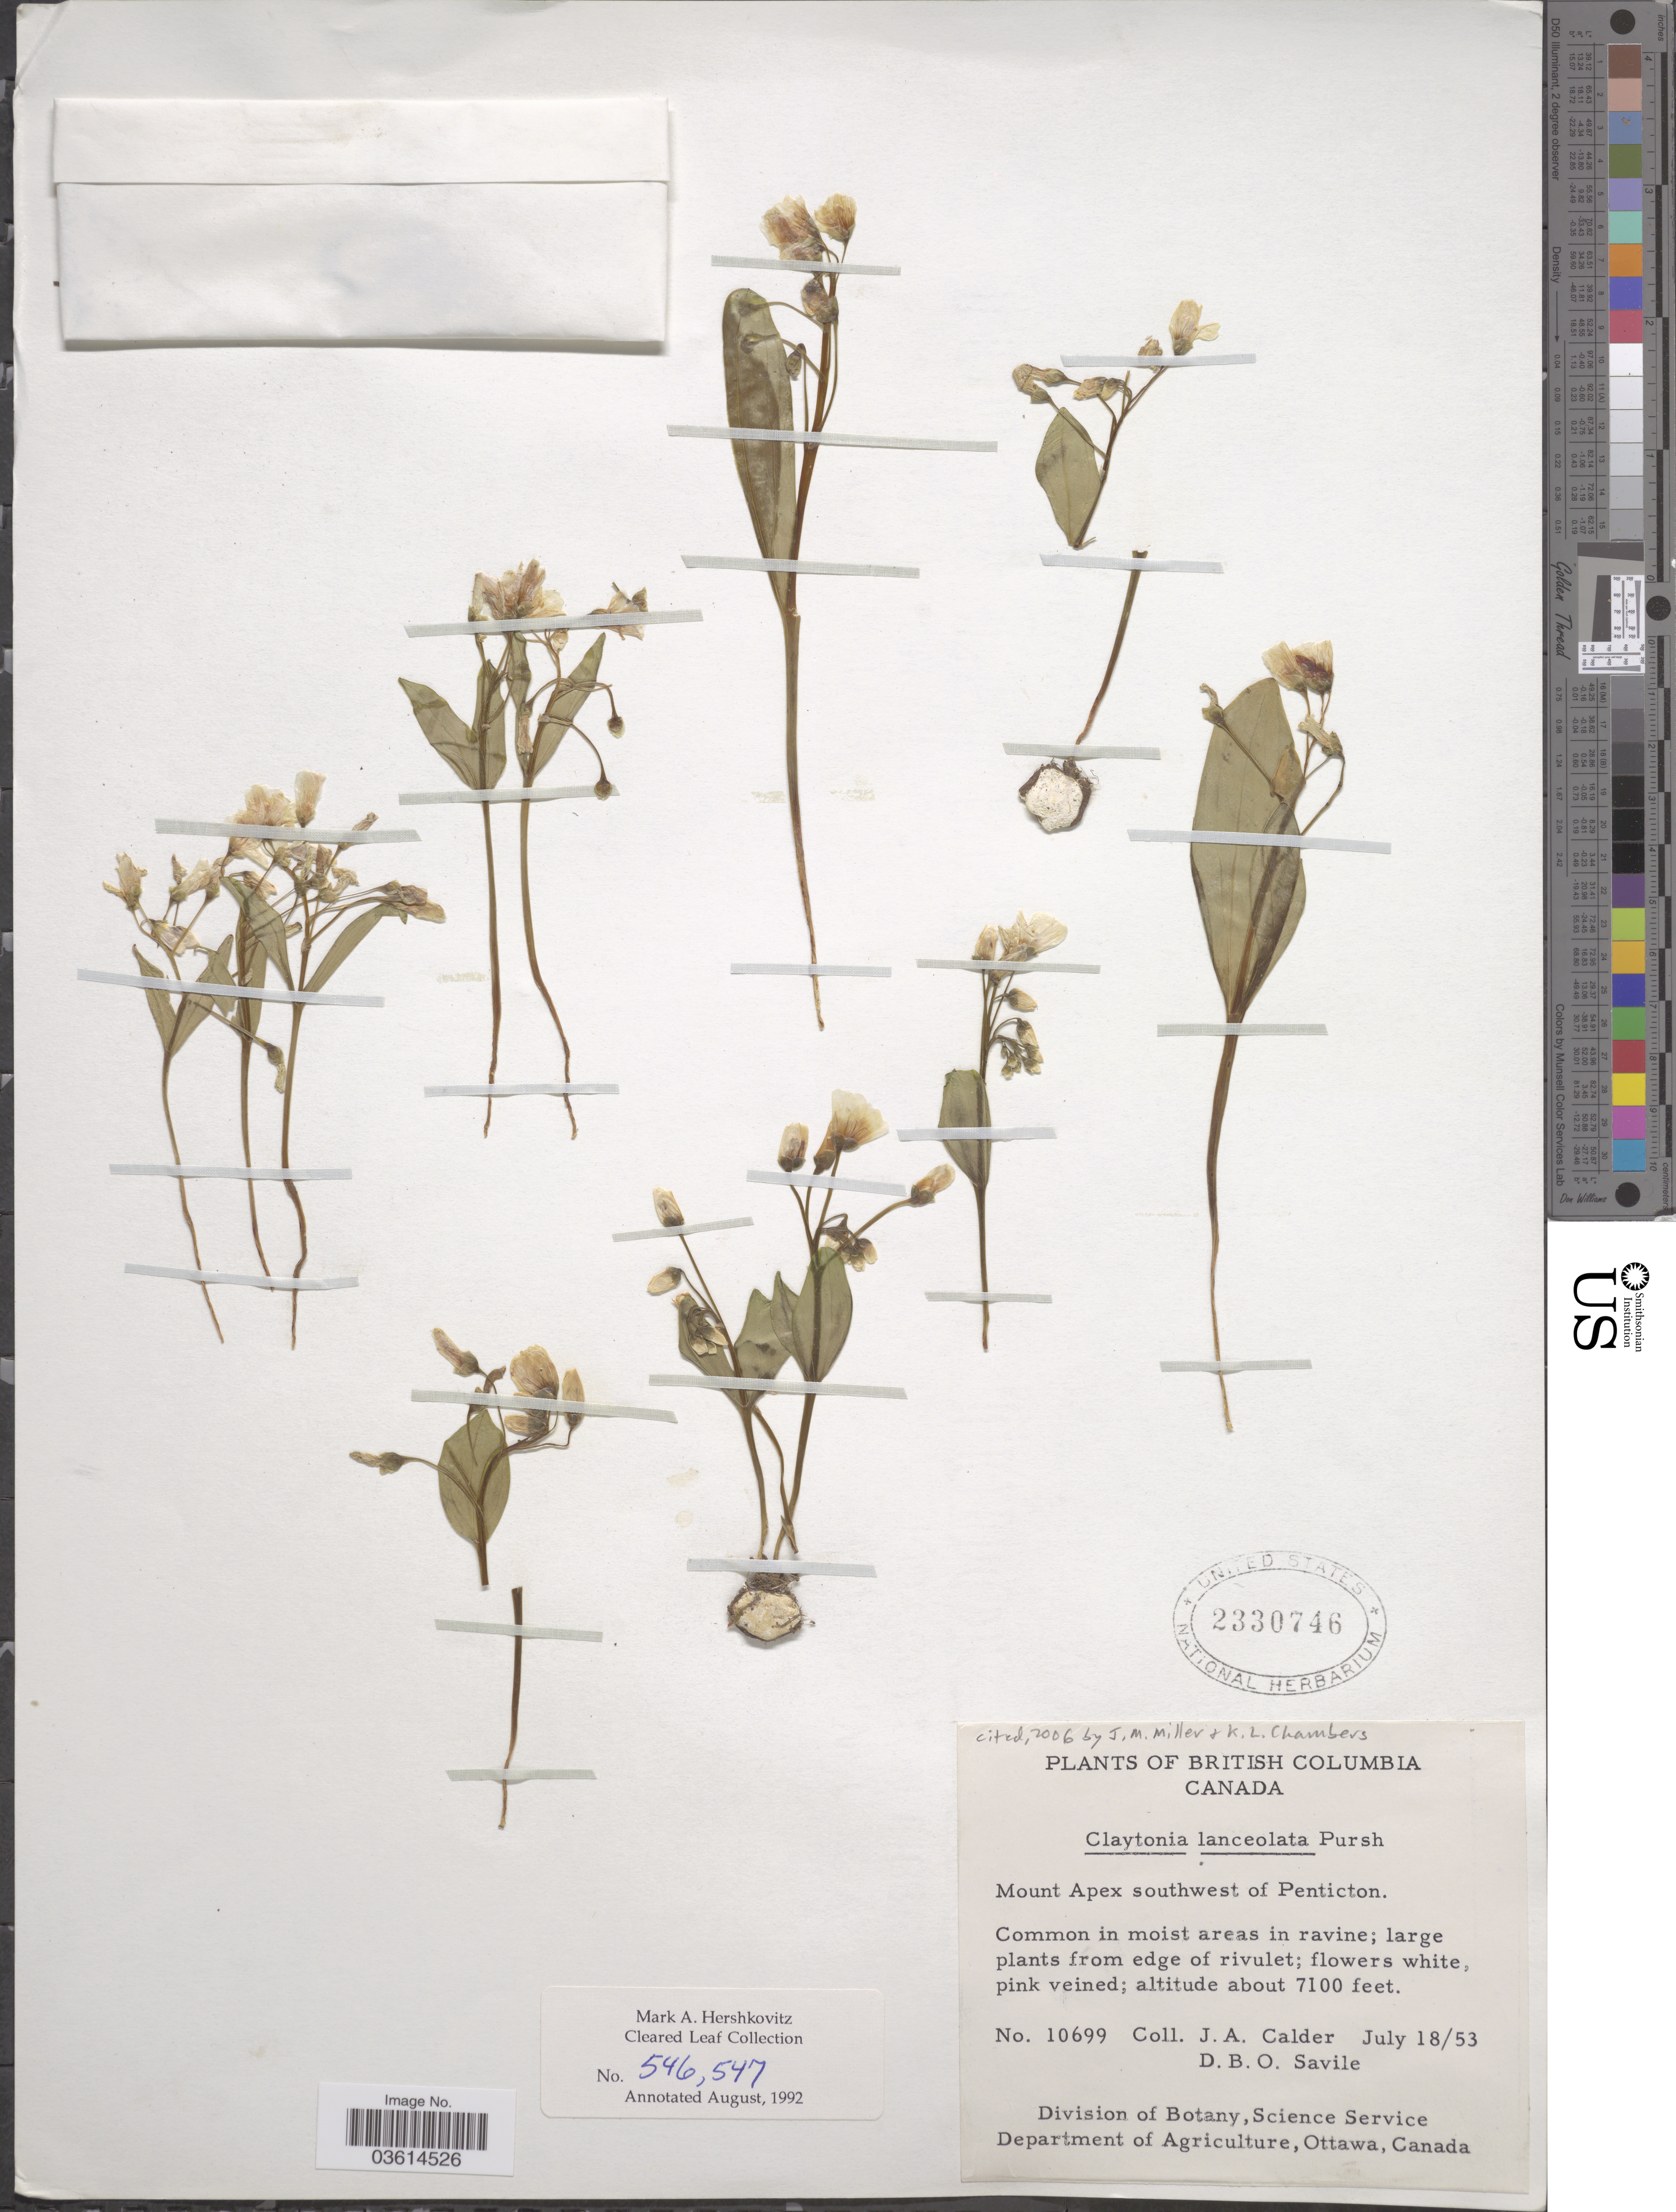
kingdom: Plantae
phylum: Tracheophyta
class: Magnoliopsida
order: Caryophyllales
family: Montiaceae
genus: Claytonia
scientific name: Claytonia lanceolata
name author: Pursh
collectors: J. A. Calder & D. Savile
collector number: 10699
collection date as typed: Transcribed d/m/y: 18/7/53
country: Canada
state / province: British Columbia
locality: Mount Apex southwest of Penticton.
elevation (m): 2164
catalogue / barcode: US 2330746